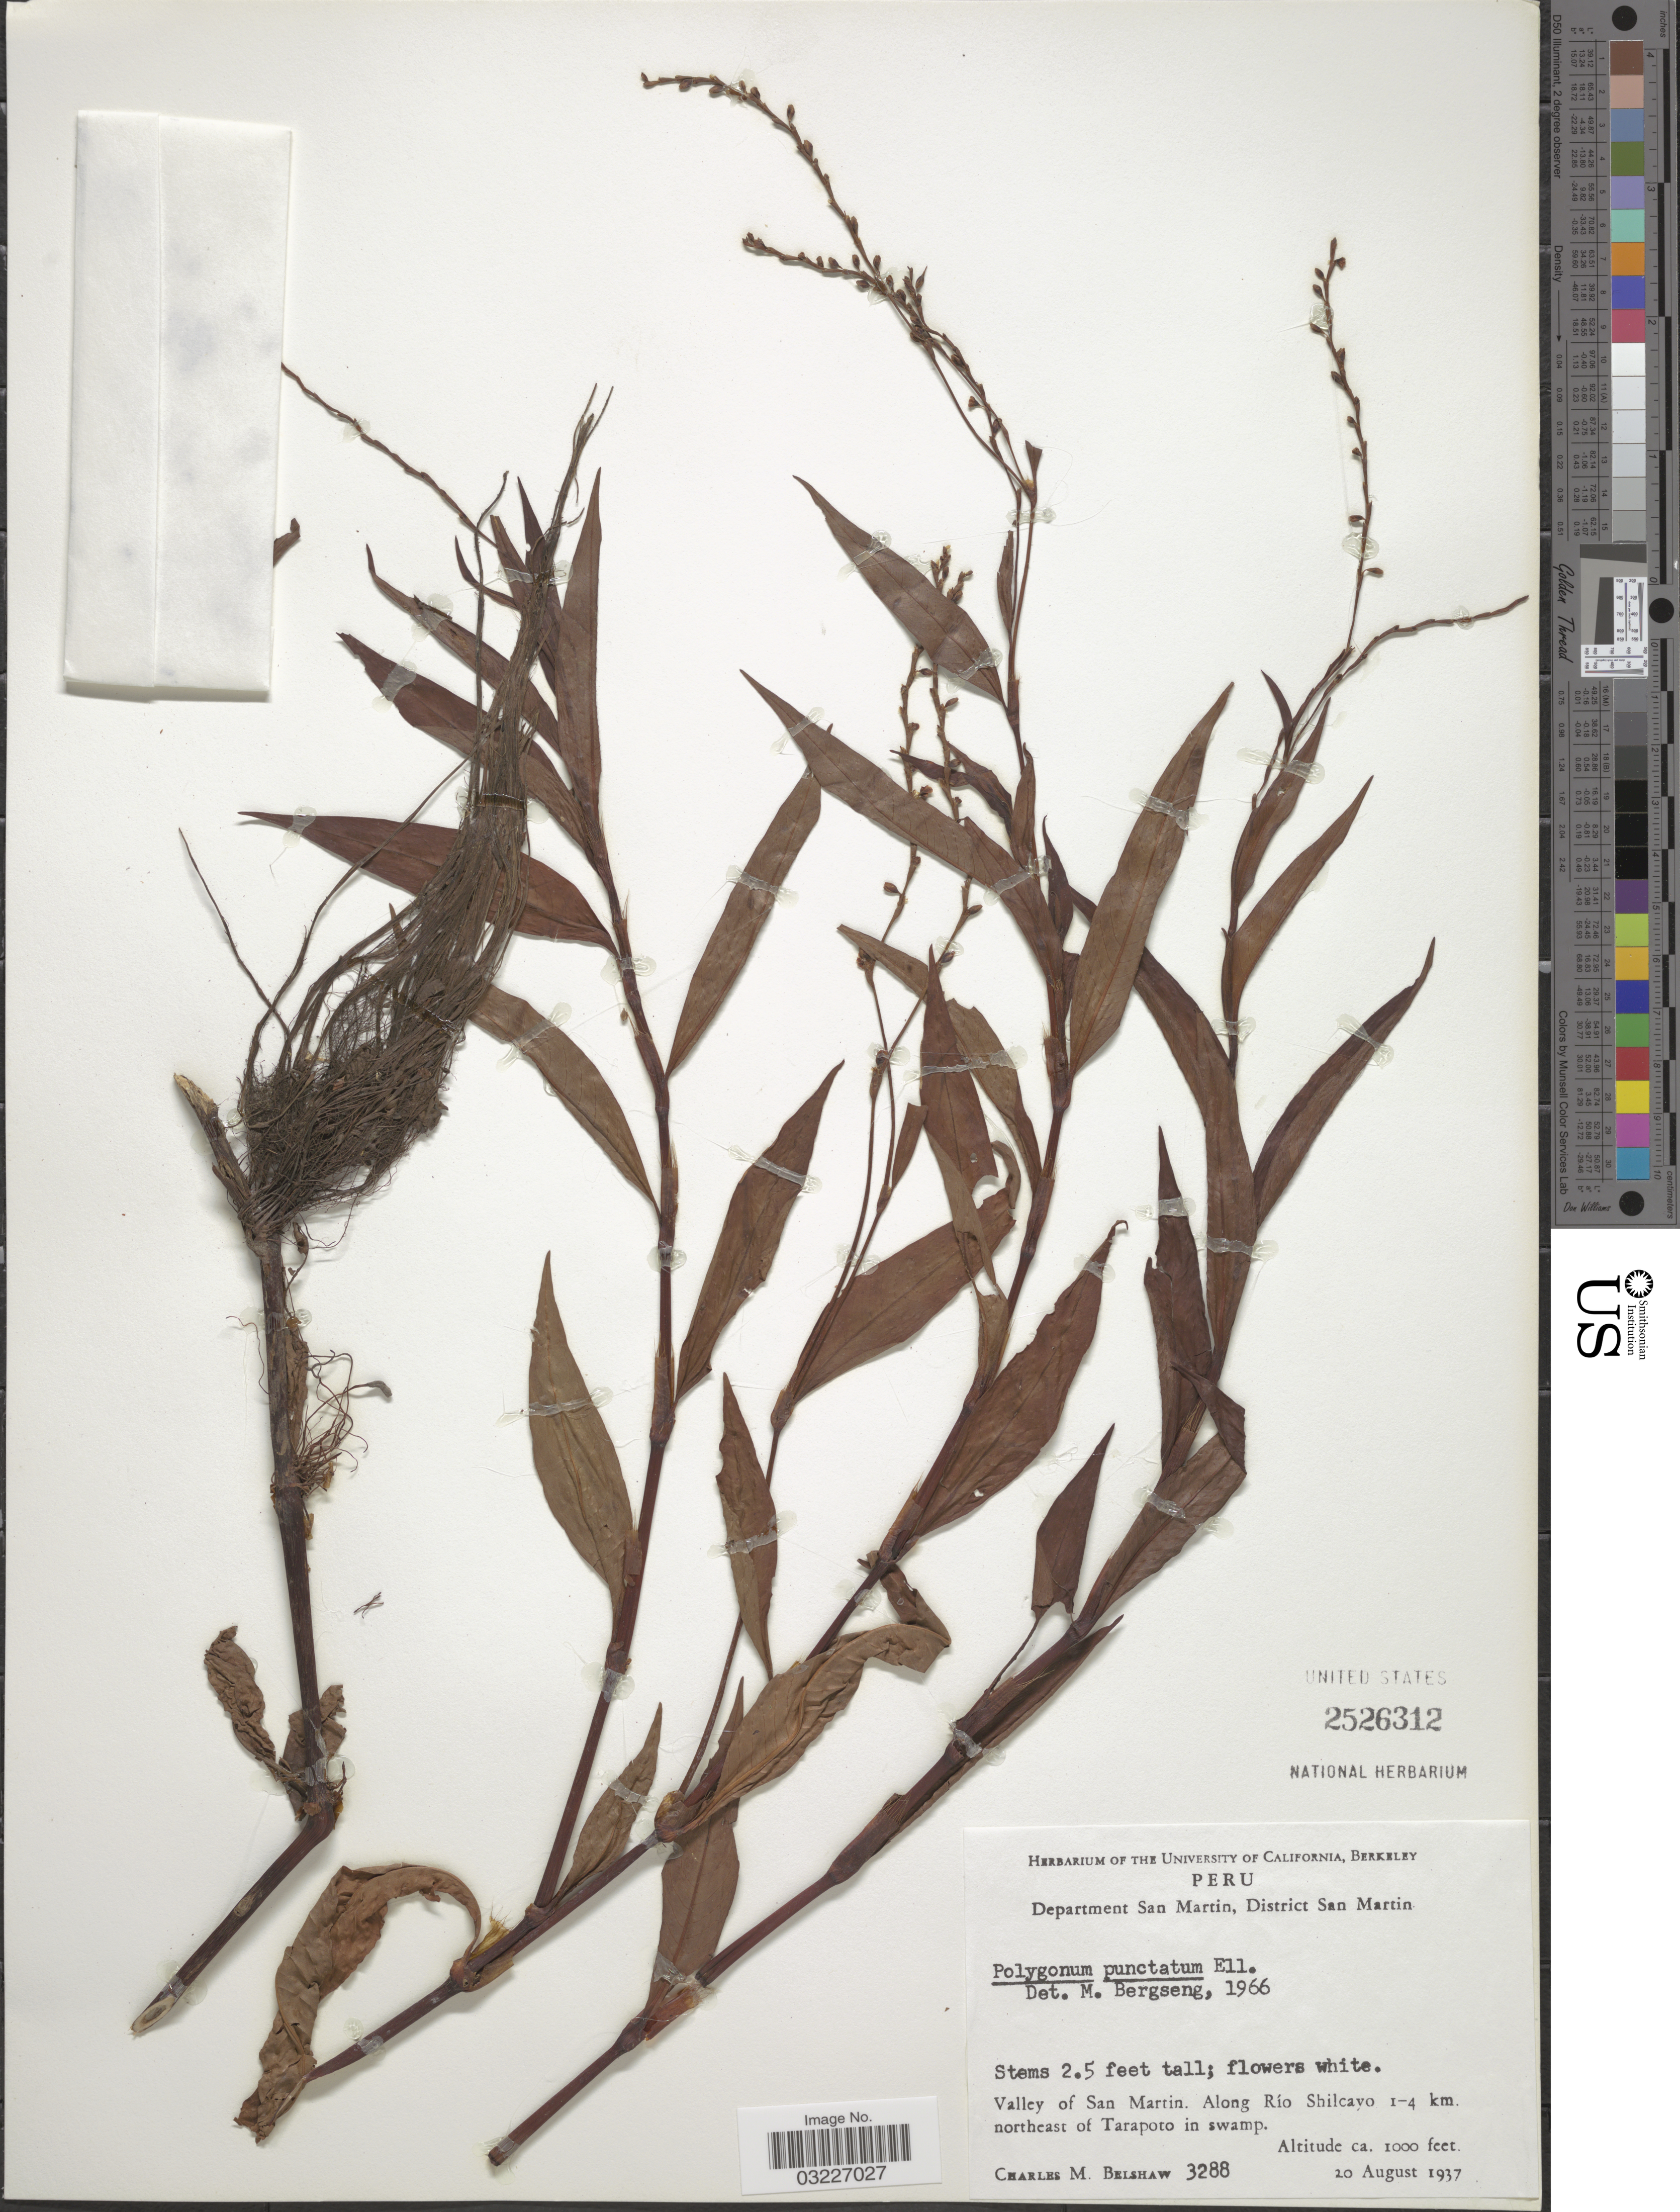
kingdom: Plantae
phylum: Tracheophyta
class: Magnoliopsida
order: Caryophyllales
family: Polygonaceae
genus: Polygonum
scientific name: Polygonum opelousanum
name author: Riddell ex Small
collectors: C. Shaw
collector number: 3288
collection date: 1937-08-20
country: Peru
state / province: San Martín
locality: Department of San Martin, District San Martin. Valley of San Martin. Along Río Shilcayo 1-4 km. northeast of Tarapoto in swamp.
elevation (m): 305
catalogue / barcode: US 2526312